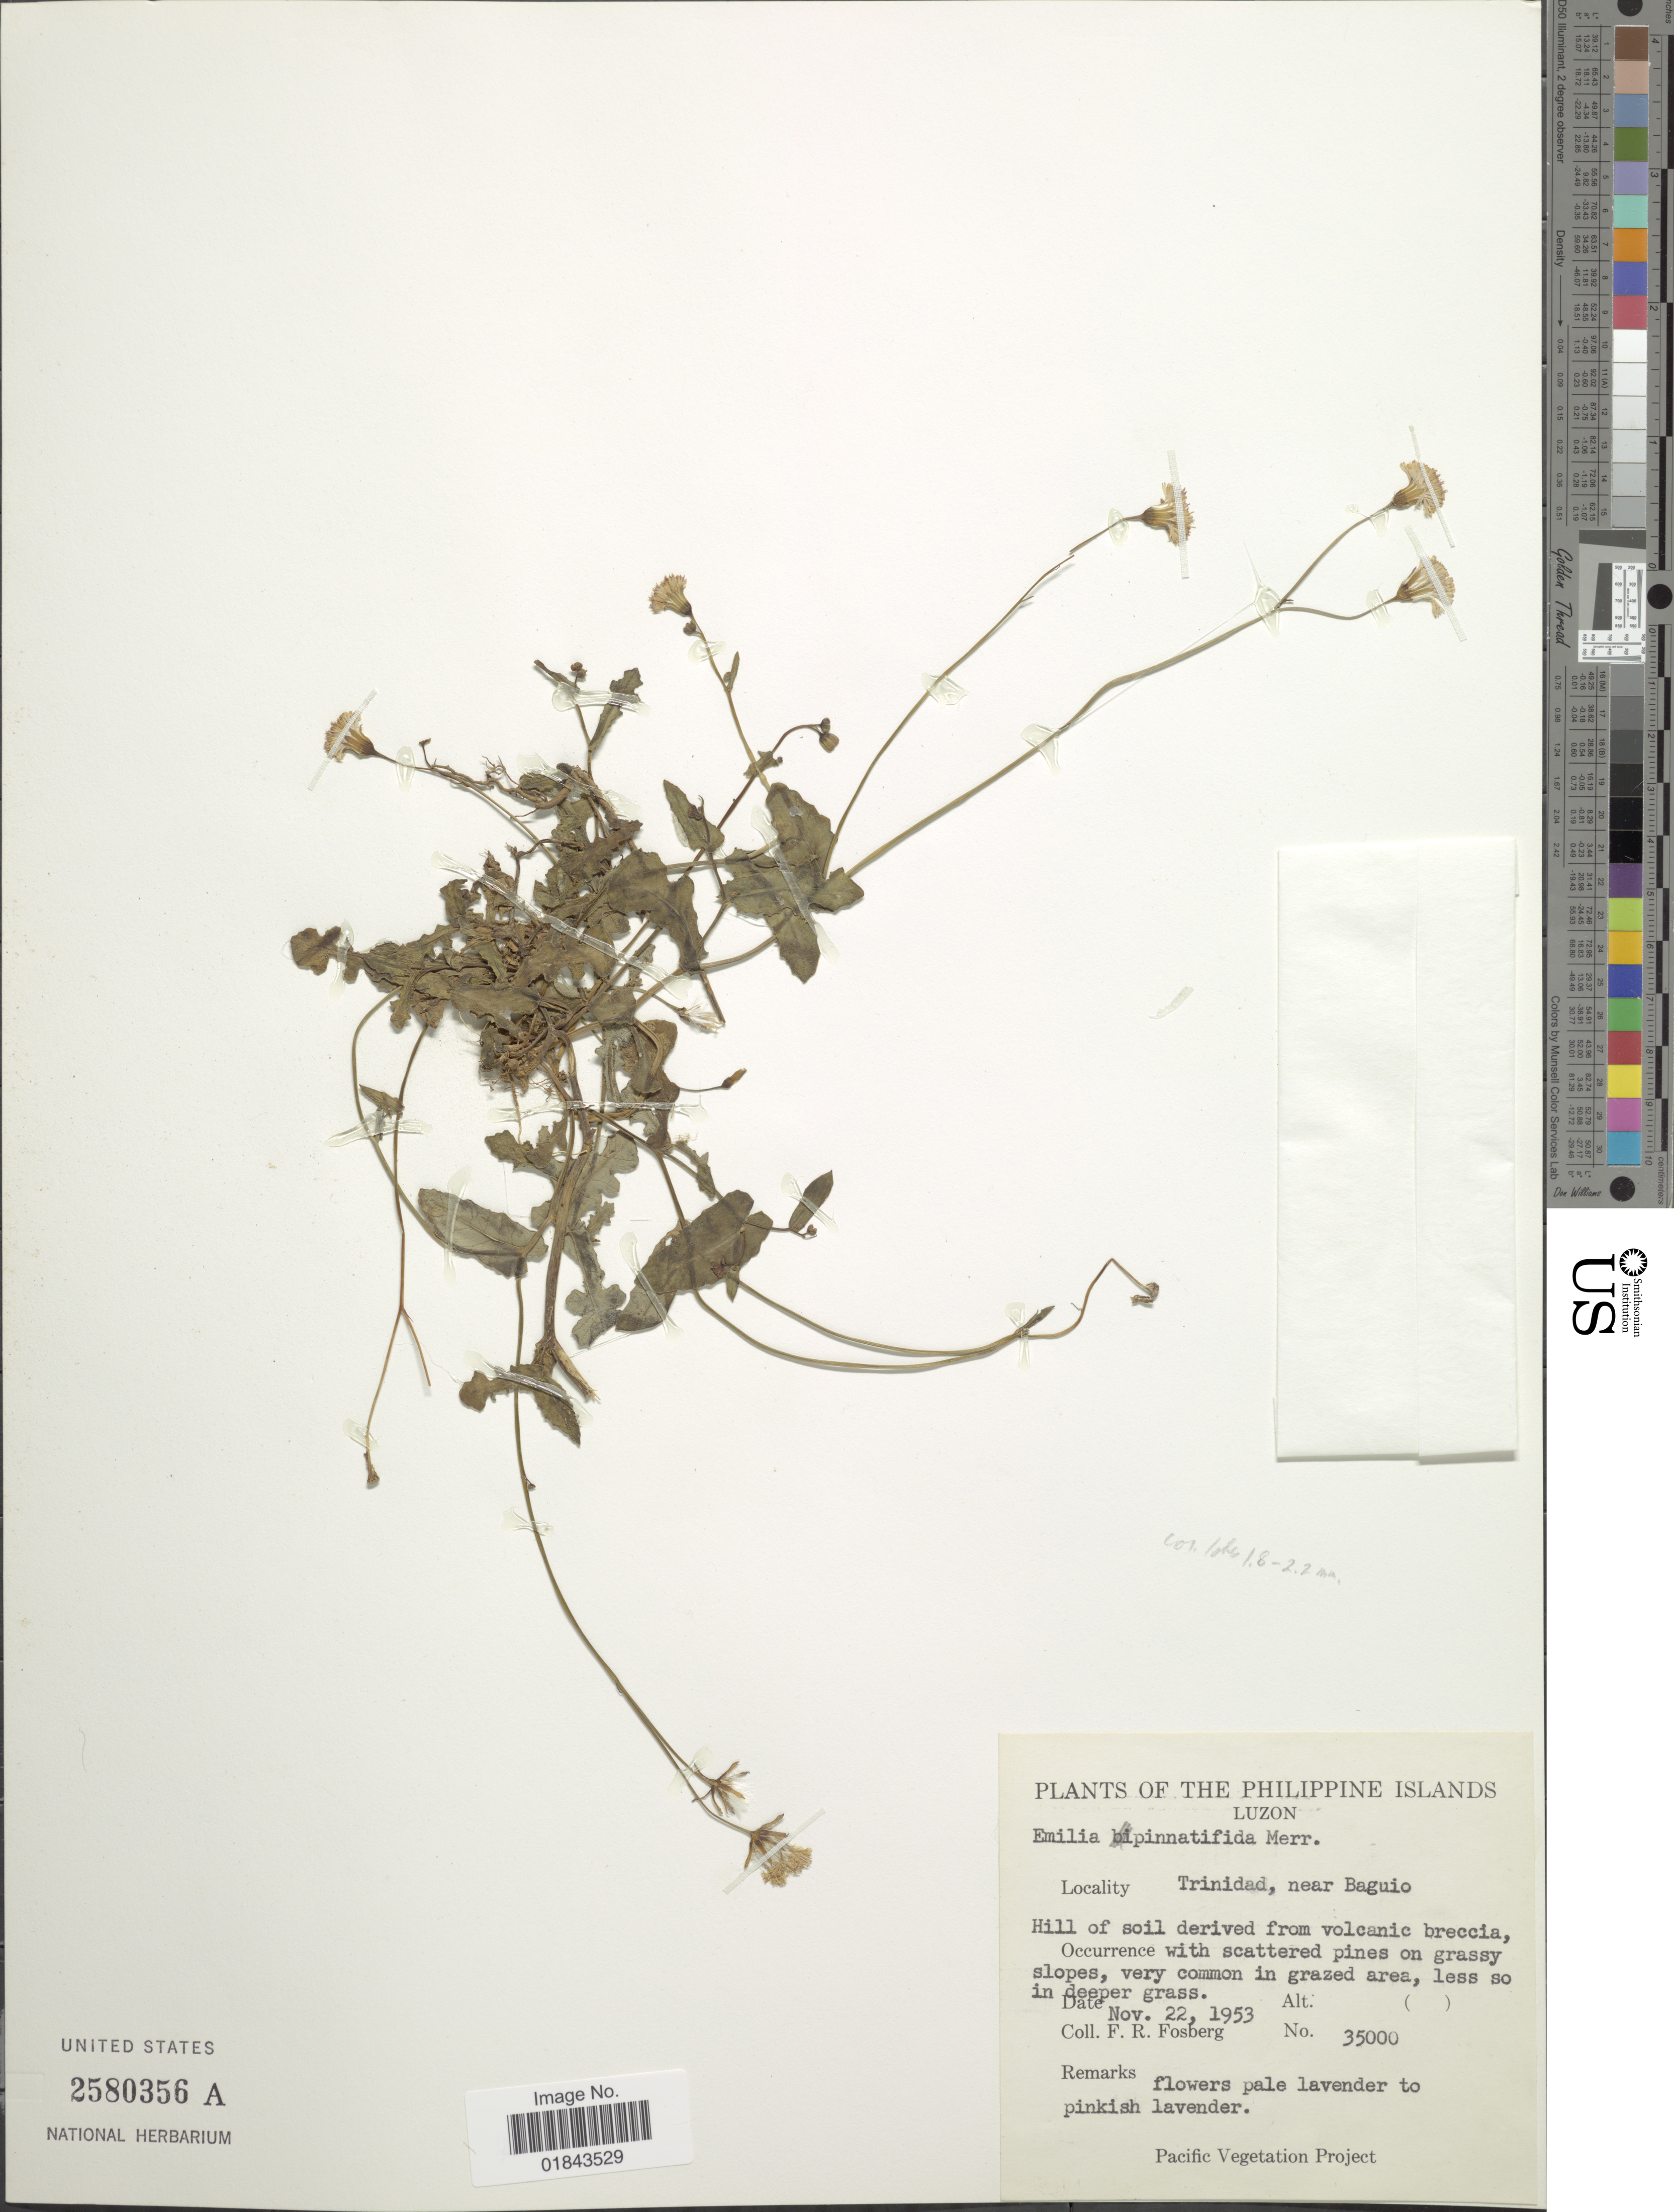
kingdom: Plantae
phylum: Tracheophyta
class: Magnoliopsida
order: Asterales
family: Asteraceae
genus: Emilia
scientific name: Emilia pinnatifida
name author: Merr.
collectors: F. R. Fosberg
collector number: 35000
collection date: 1953-11-22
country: Philippines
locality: The Philippines Islands, Luzon, Trinidad, near Baguio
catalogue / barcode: US 2580356A